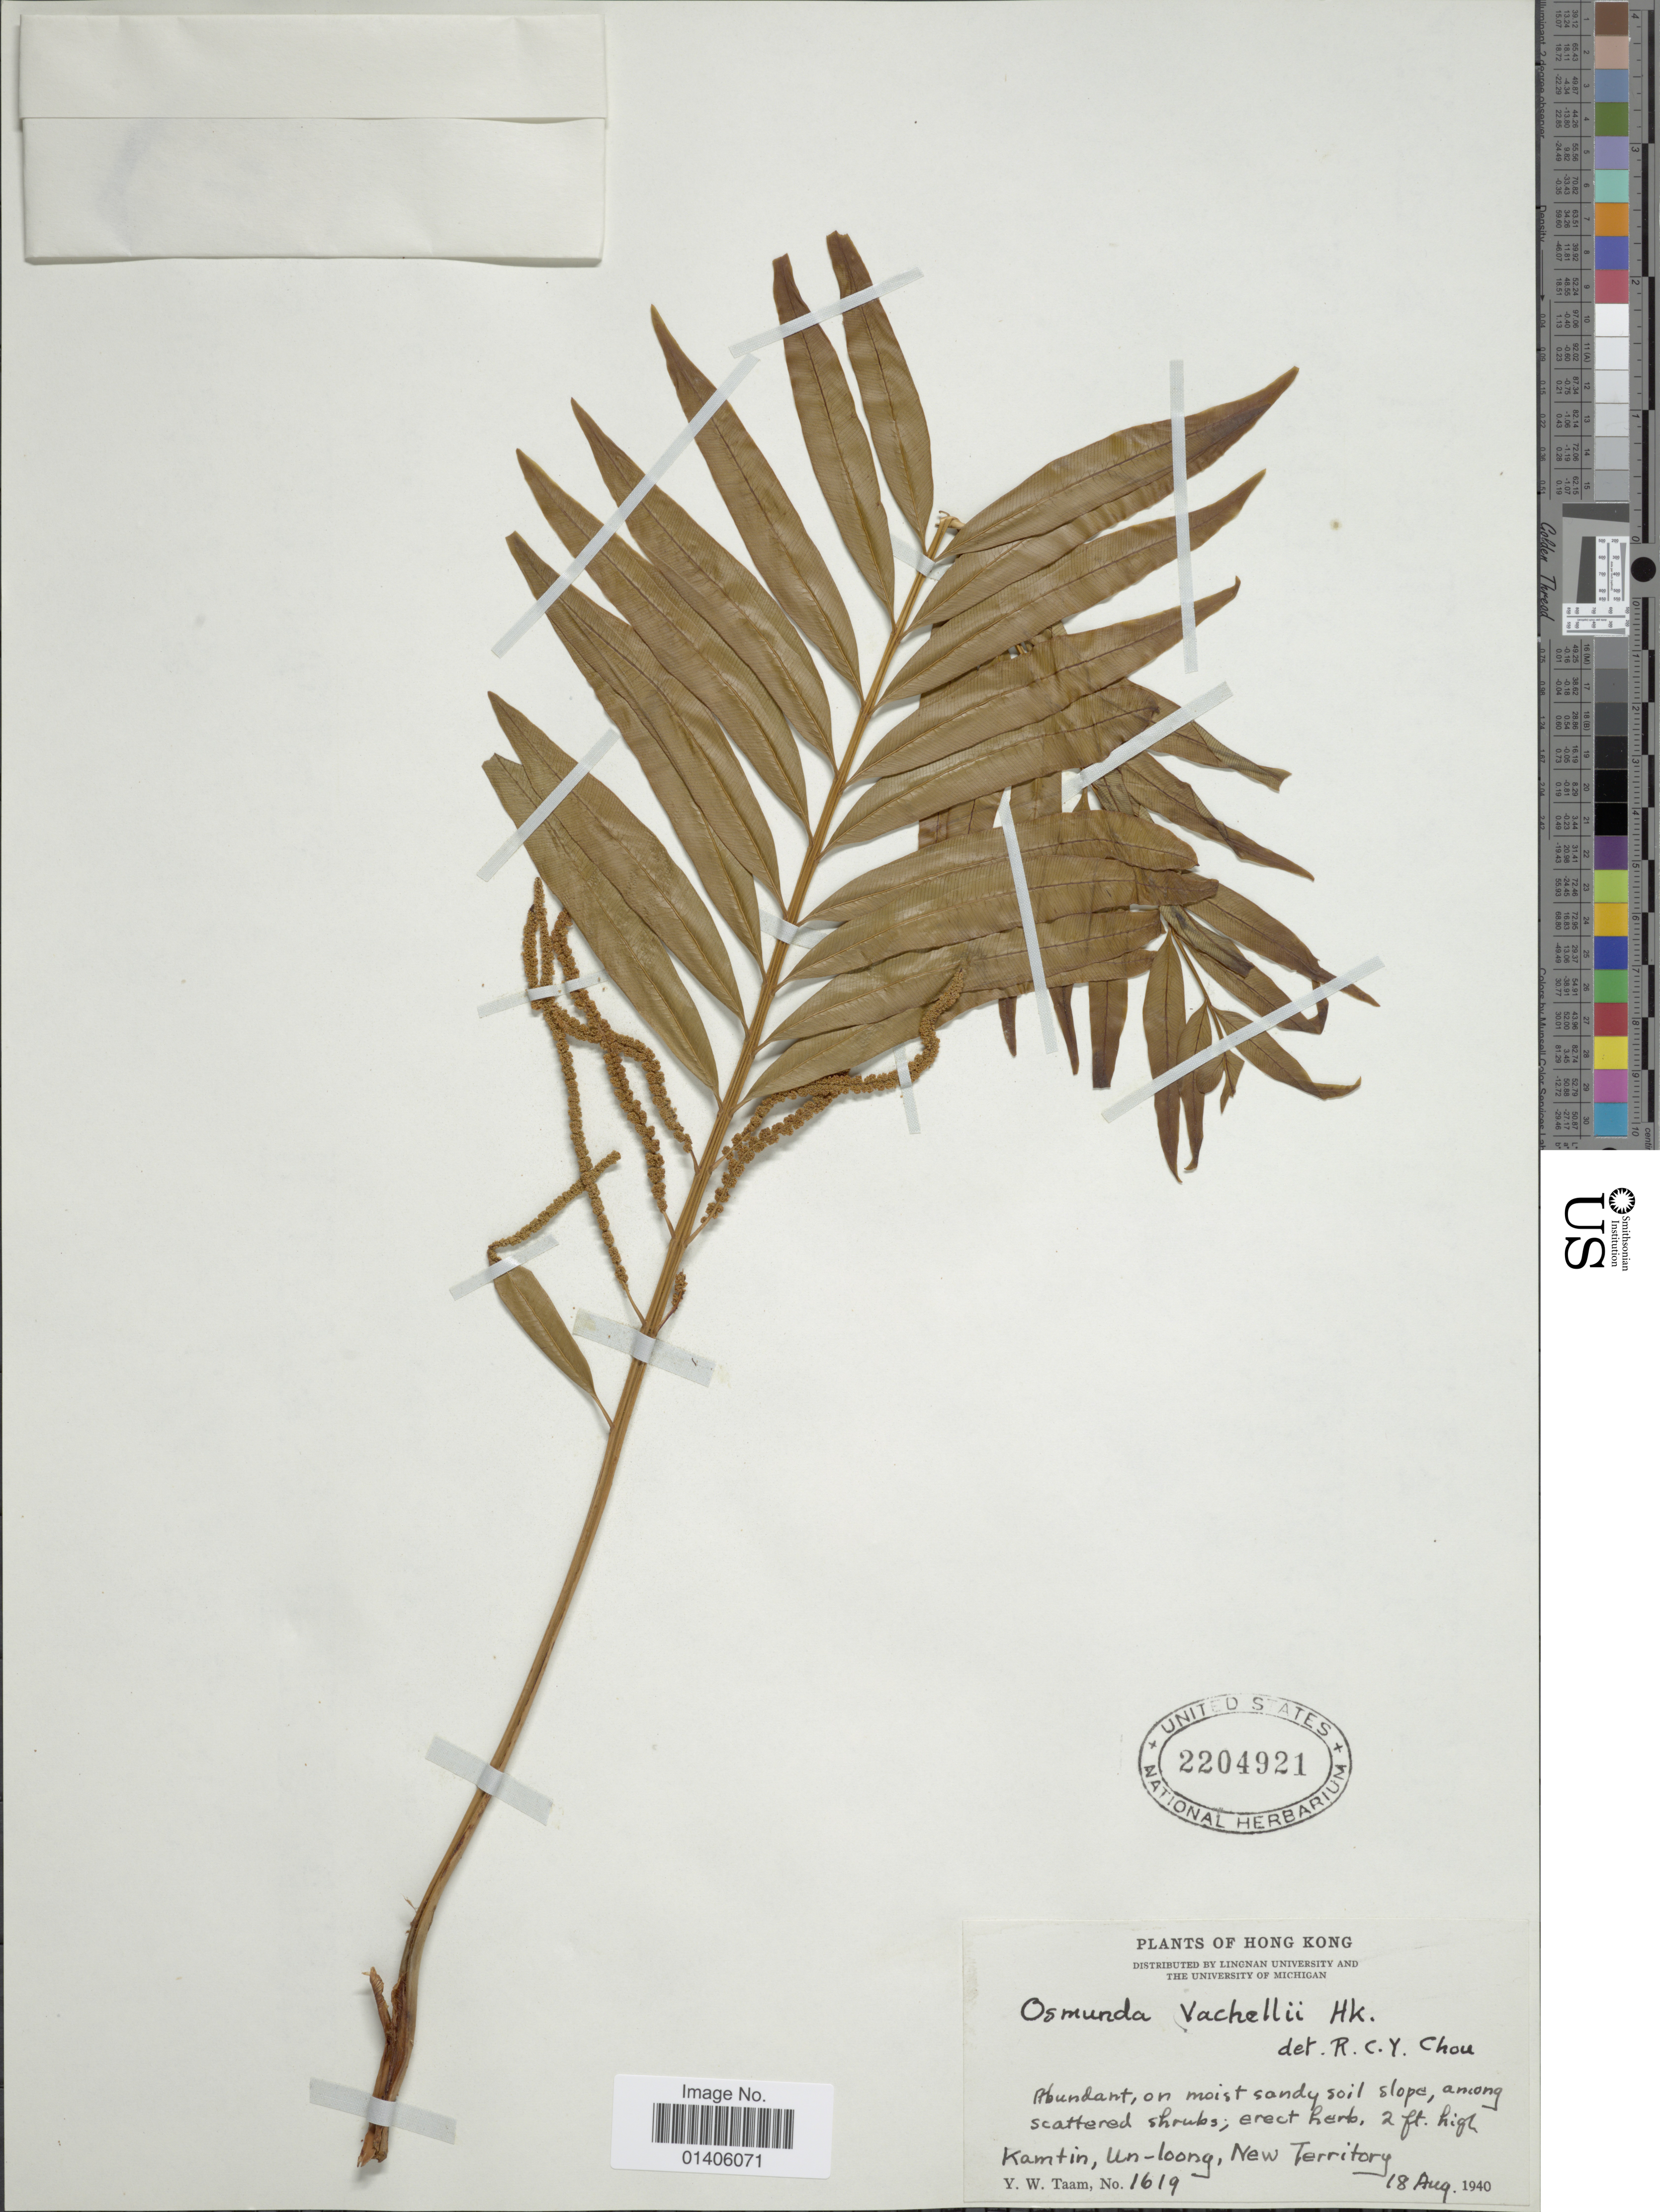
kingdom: Plantae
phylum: Tracheophyta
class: Polypodiopsida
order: Osmundales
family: Osmundaceae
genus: Osmunda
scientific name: Osmunda javanica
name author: Blume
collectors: Y. W. Taam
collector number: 1619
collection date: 1940-08-18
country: China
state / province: Hong Kong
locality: Kamtin, Un-Loong, New Territory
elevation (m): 1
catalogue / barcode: US 2204921